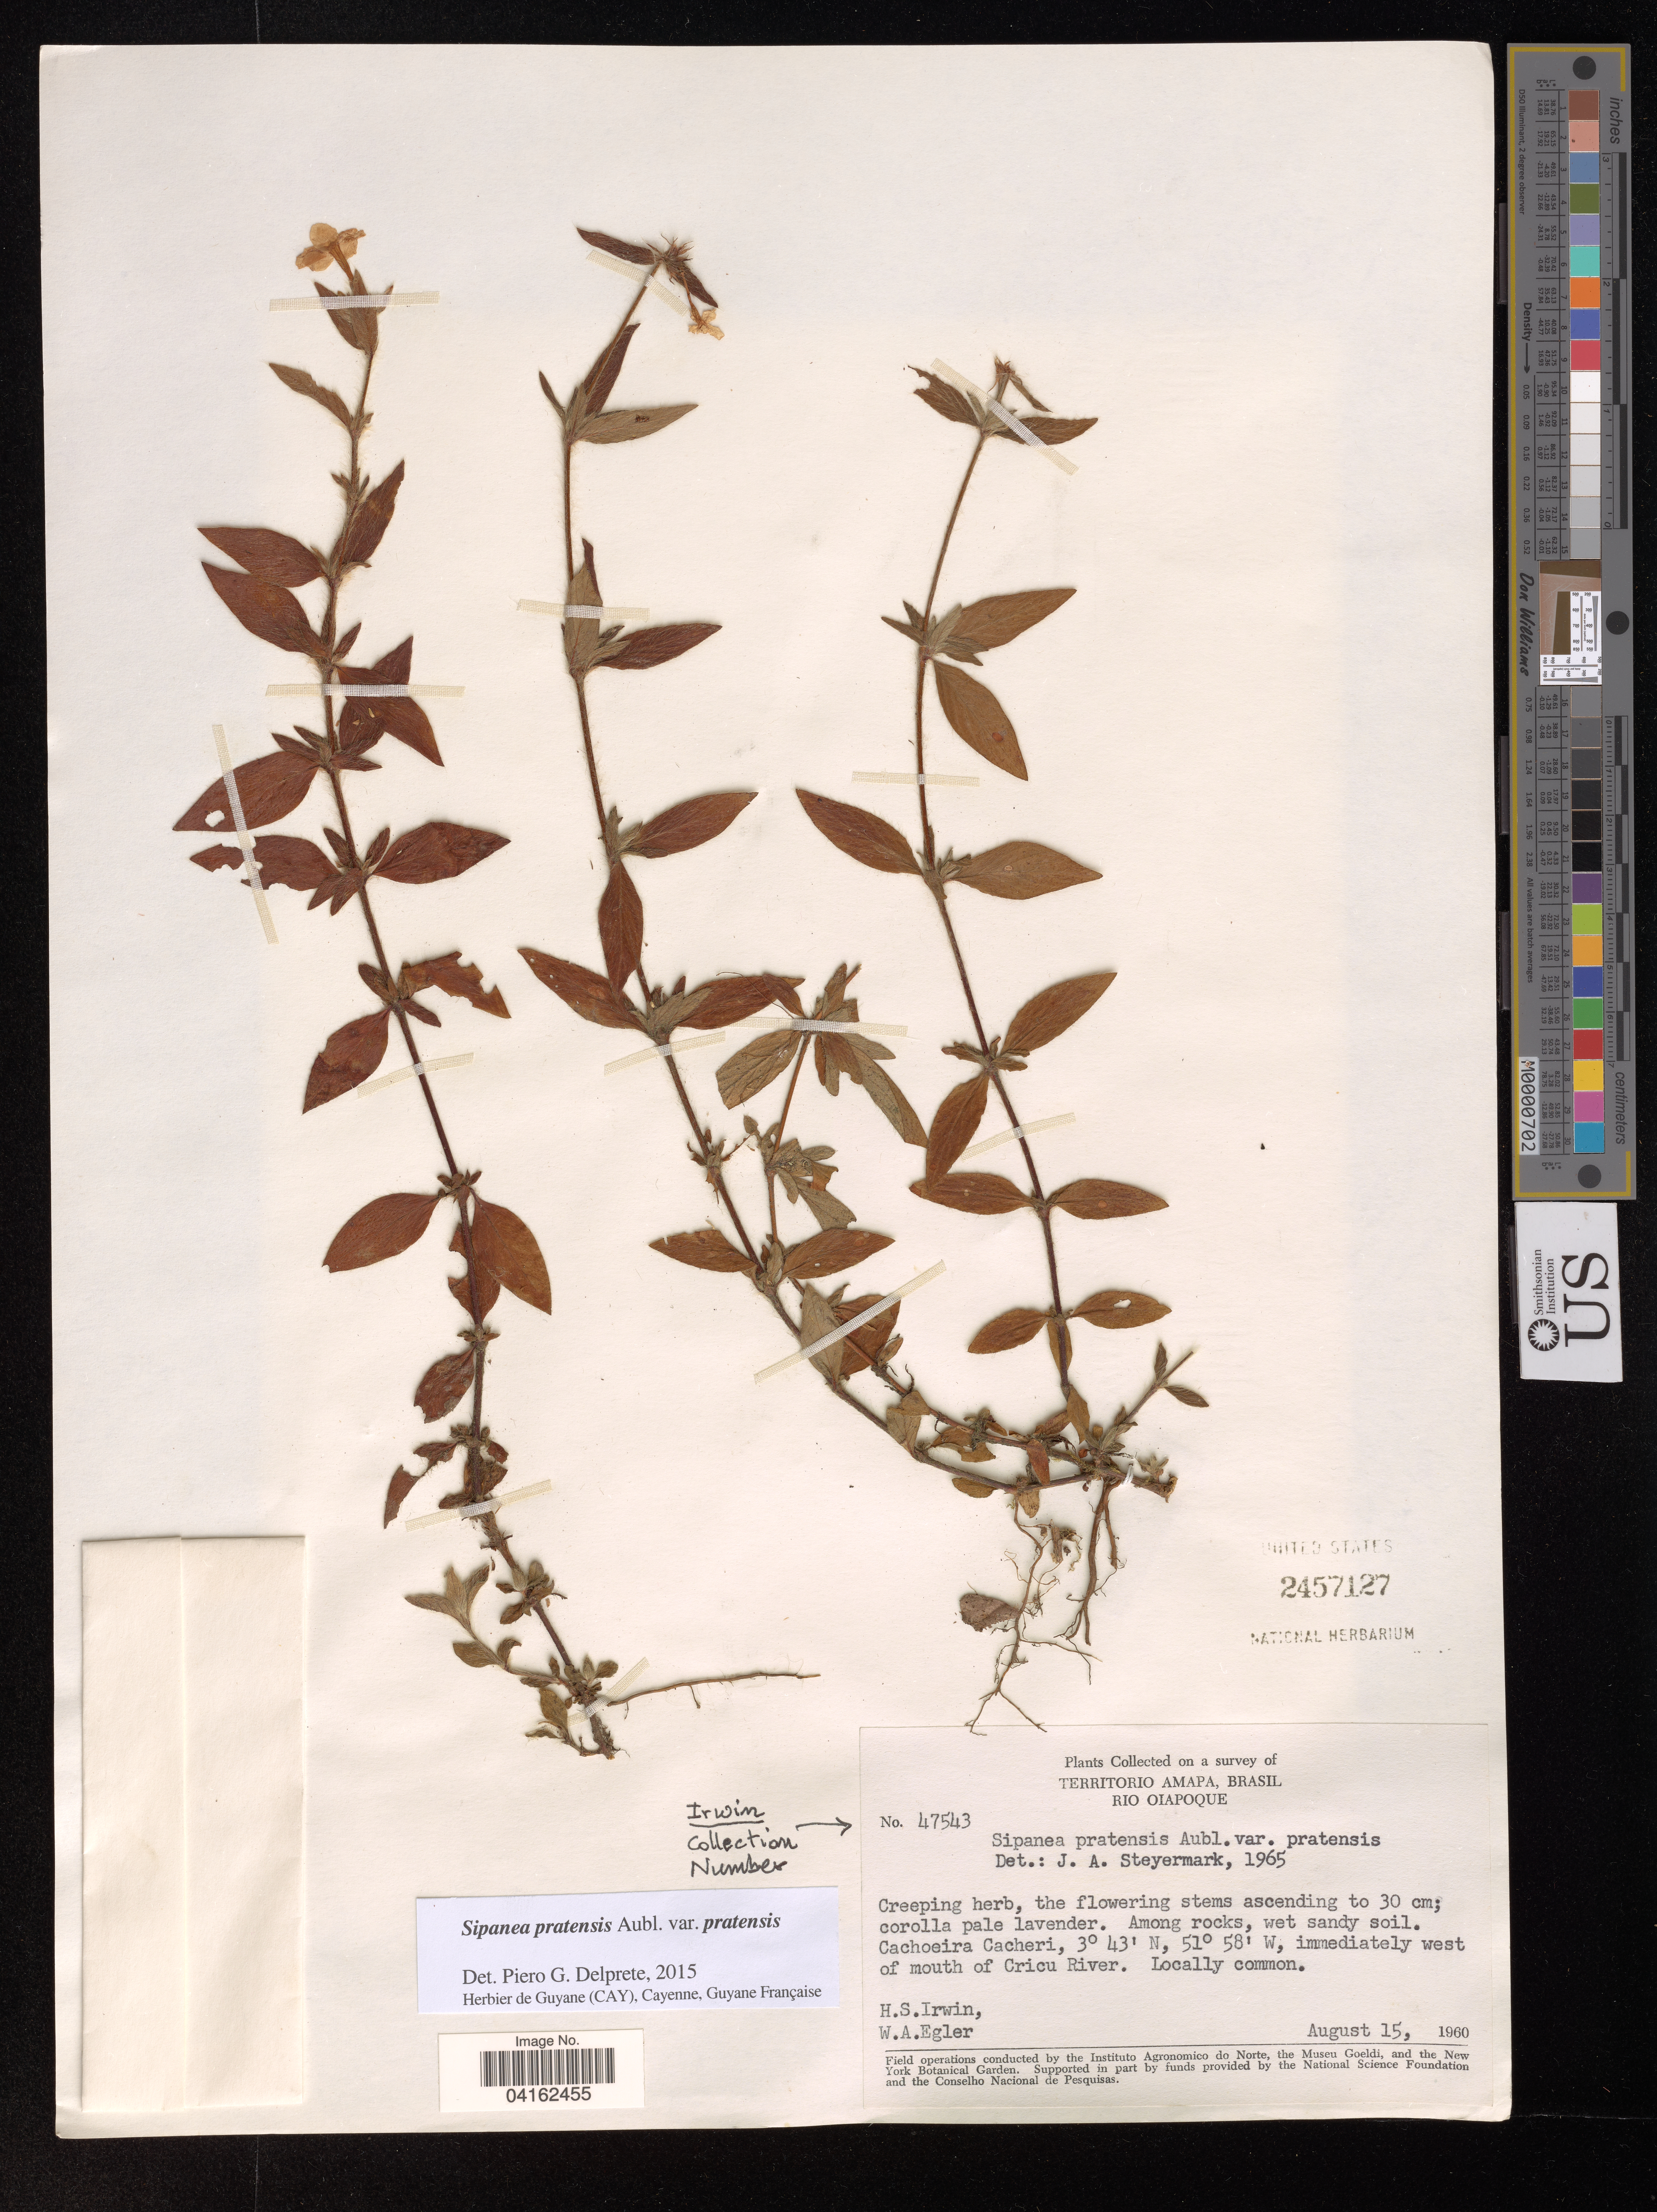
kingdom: Plantae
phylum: Tracheophyta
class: Magnoliopsida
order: Gentianales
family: Rubiaceae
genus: Sipanea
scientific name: Sipanea pratensis var. pratensis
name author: Aubl.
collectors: H. Irwin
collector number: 47543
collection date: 1960-08-15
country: Brazil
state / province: Amapá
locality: On a survey of Territorio Amapa.? Rio Oiapoque. Cachoeira Cacheri, immediately west of mouth of Cricu River.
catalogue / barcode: US 2457127